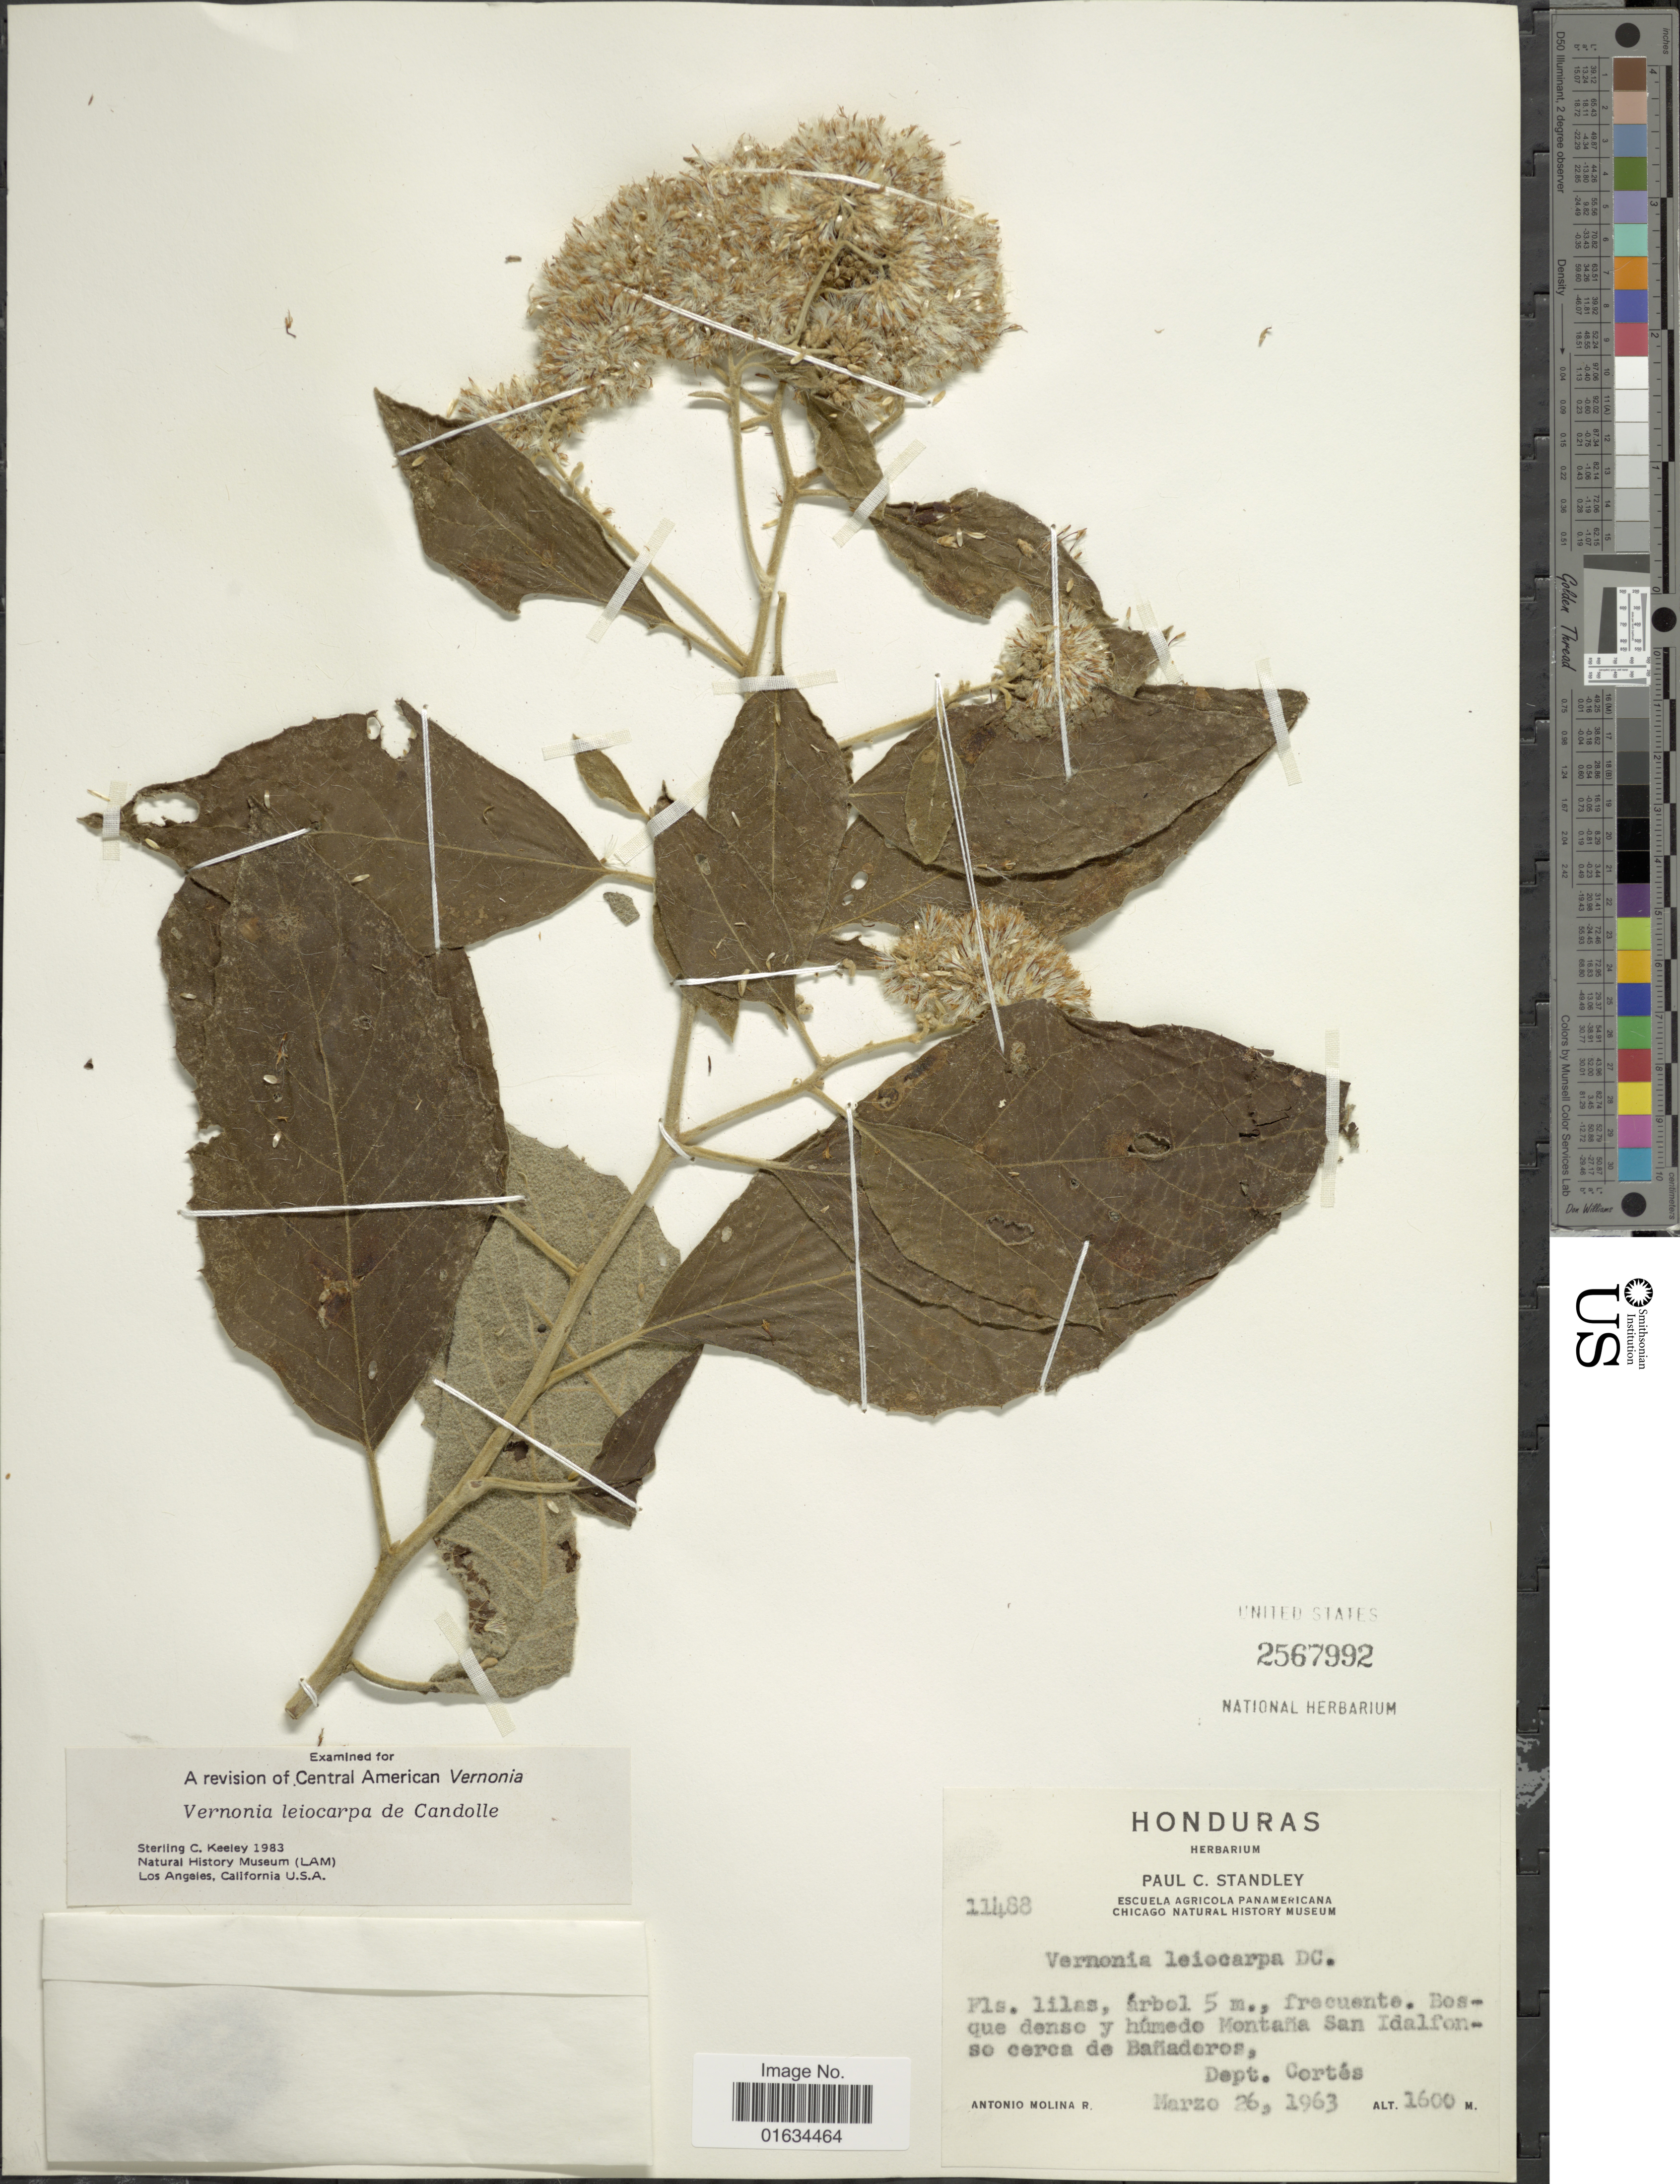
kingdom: Plantae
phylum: Tracheophyta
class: Magnoliopsida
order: Asterales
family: Asteraceae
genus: Eremosis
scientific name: Eremosis leiocarpa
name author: (DC.) Gleason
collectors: A. Molina R.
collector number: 11488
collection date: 1963-03-26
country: Honduras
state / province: Cortés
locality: Montana San Idalfonso cerca de Bãnadoras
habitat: Bosque denso y humedo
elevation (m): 1600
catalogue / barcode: US 2567992